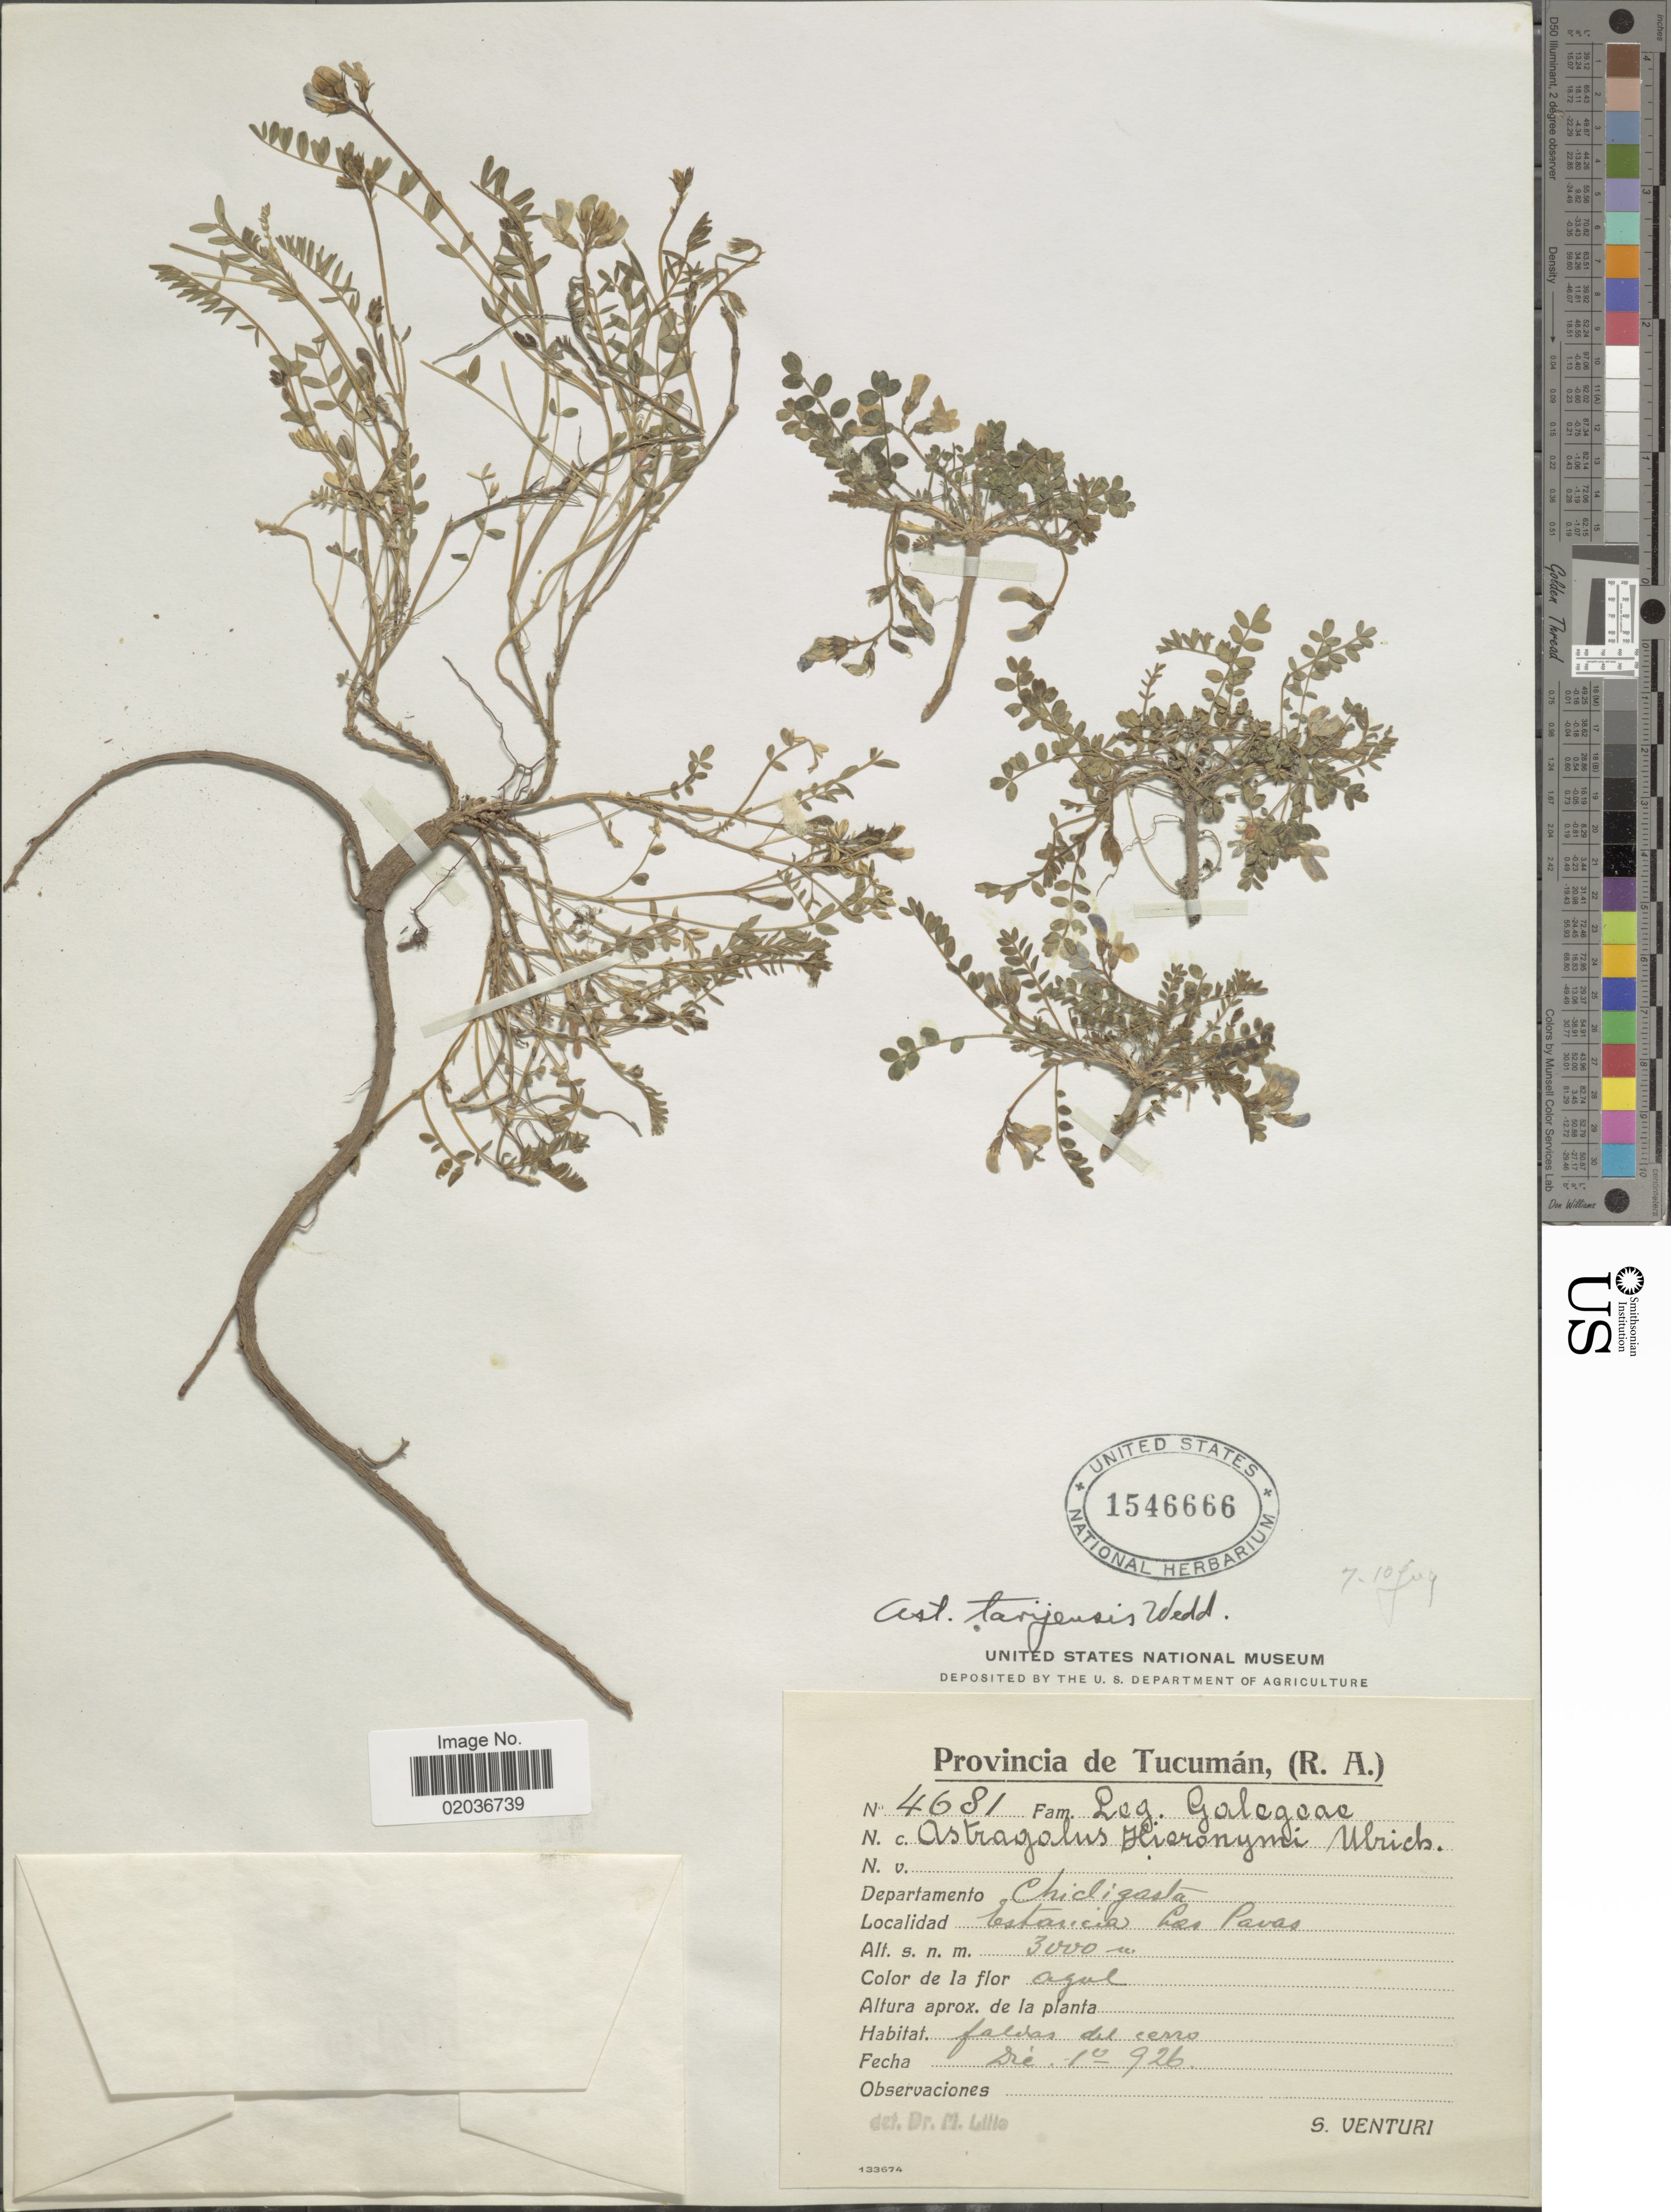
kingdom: Plantae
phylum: Tracheophyta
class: Magnoliopsida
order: Fabales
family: Fabaceae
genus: Astragalus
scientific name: Astragalus tarijensis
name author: Wedd.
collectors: S. Venturi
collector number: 4681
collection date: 1926-12-01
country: Argentina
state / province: Tucuman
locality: (R.A.) Departamento Chicligasta, Estancia Las Pavas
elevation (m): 3000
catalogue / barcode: US 1546666